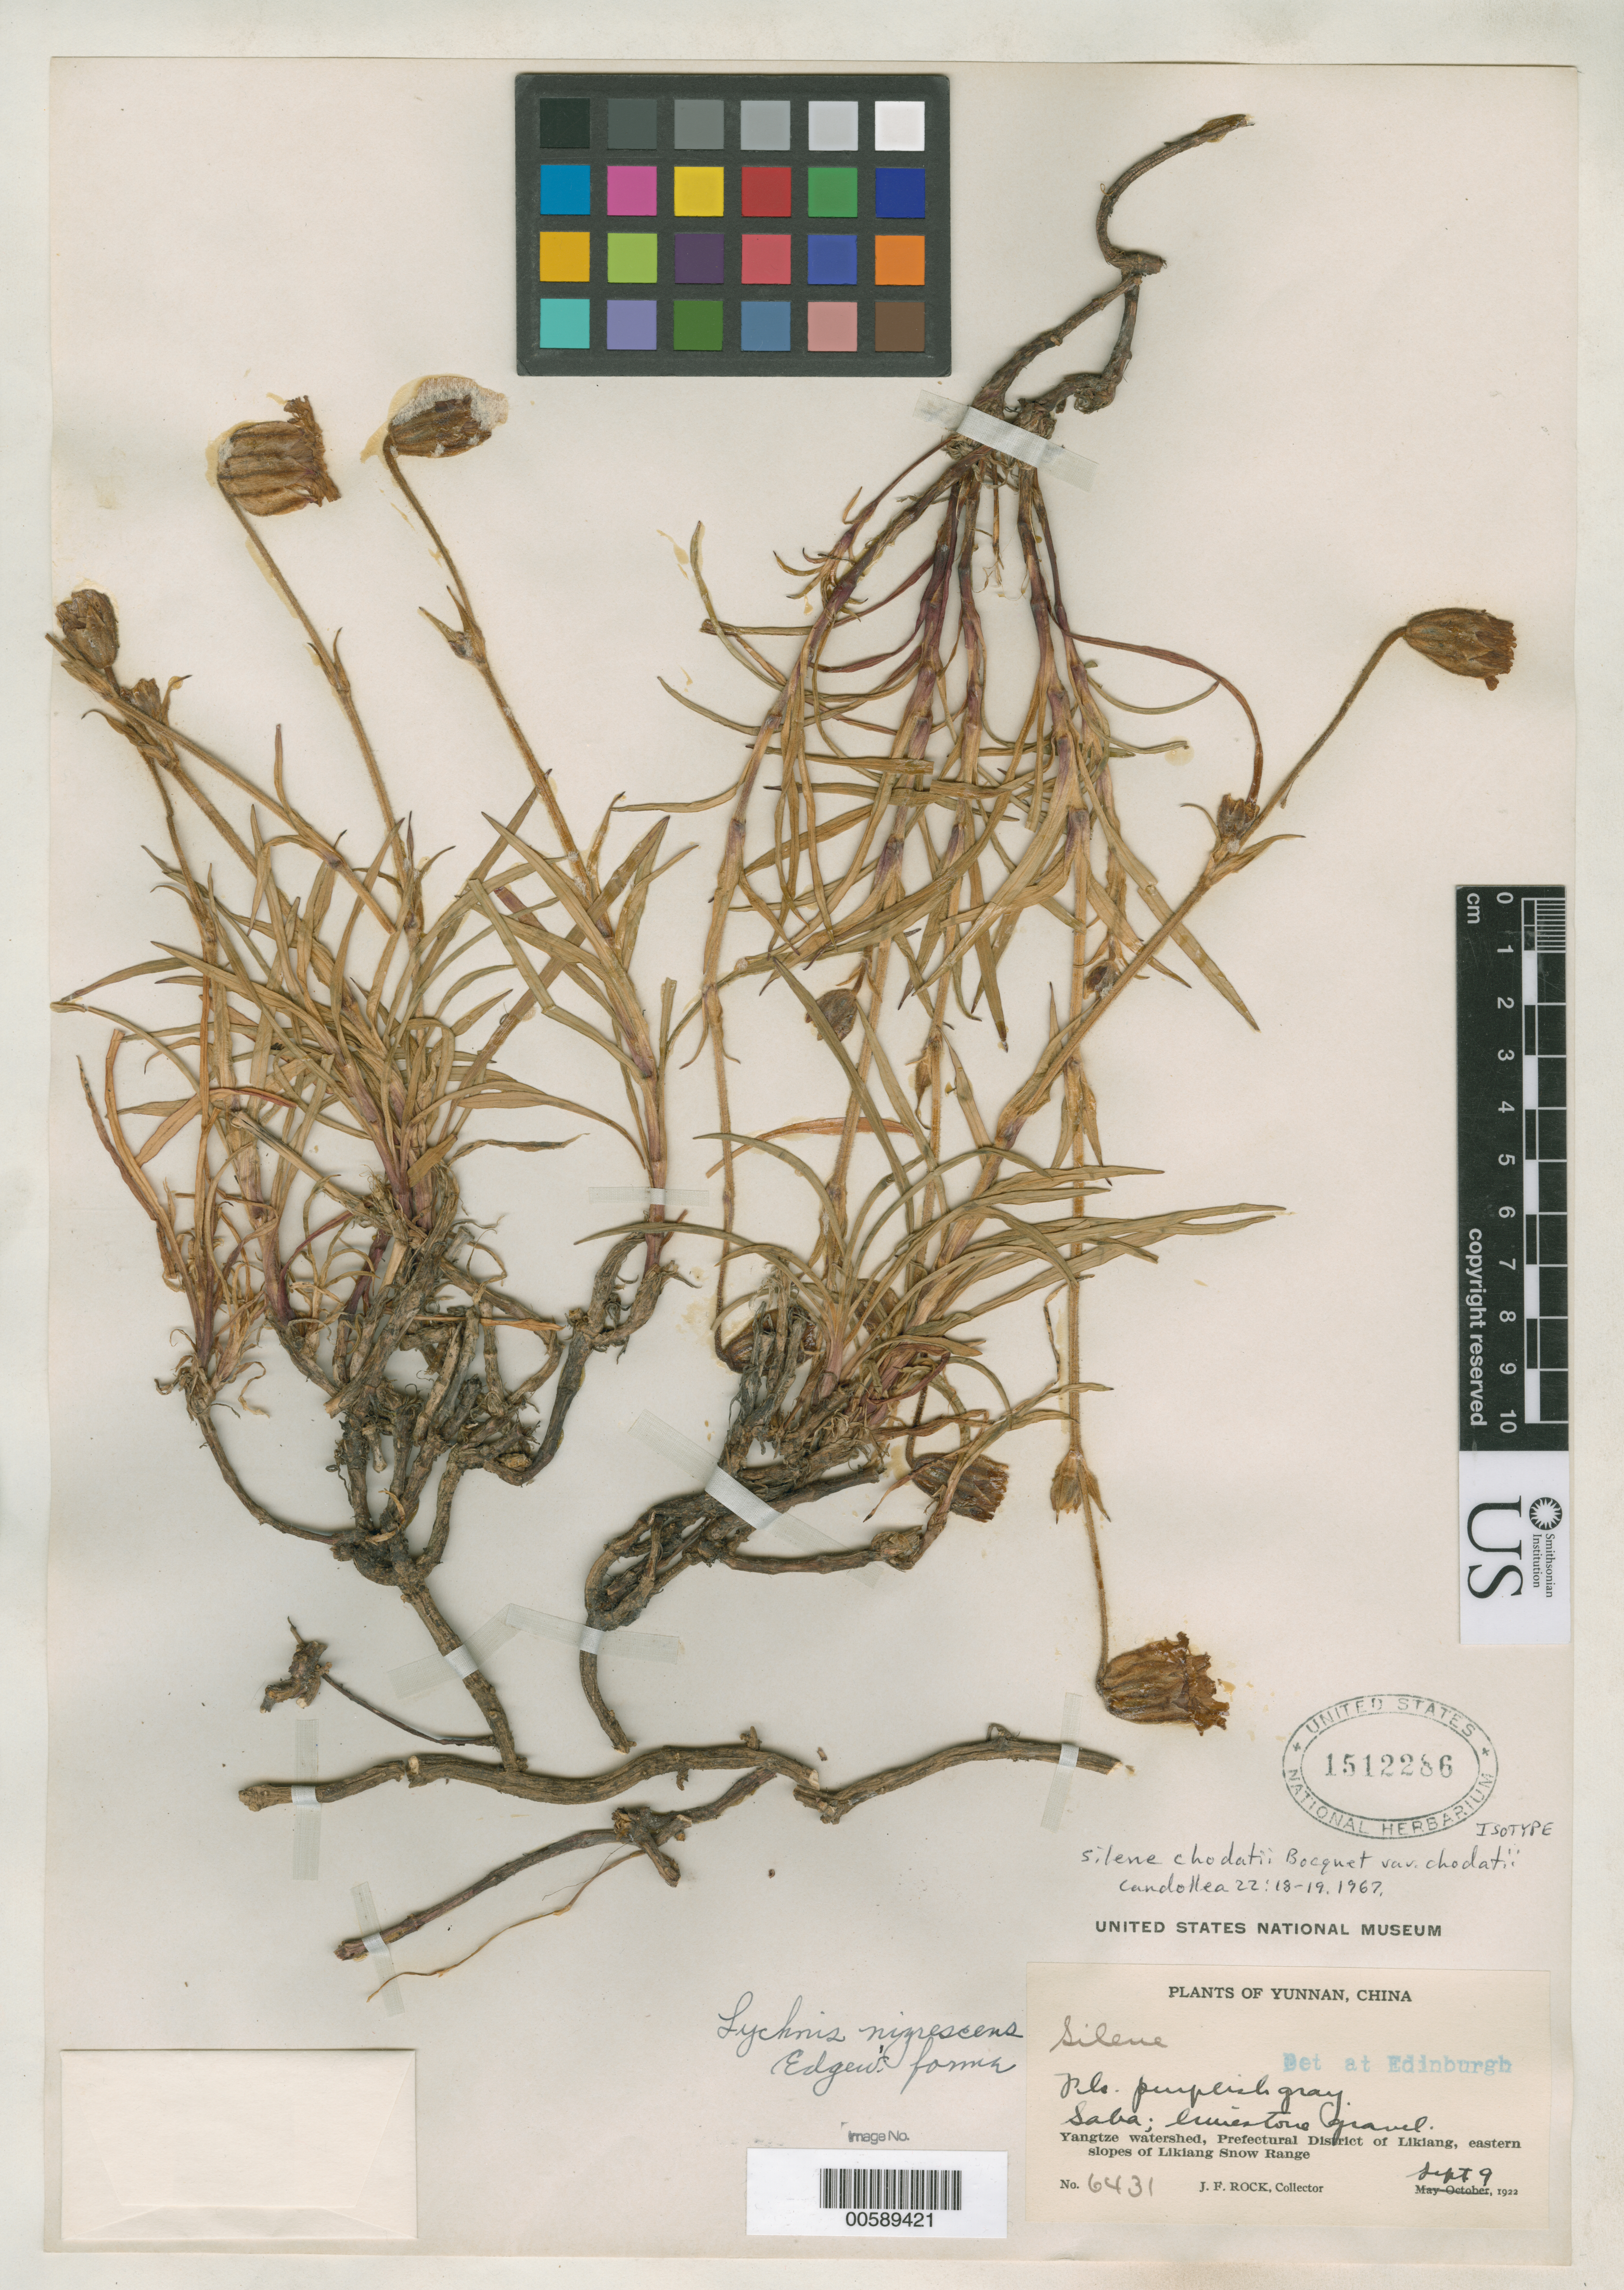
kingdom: Plantae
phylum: Tracheophyta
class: Magnoliopsida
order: Caryophyllales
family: Caryophyllaceae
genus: Silene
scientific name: Silene chodatii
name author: Bocquet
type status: Isotype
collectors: J. F. Rock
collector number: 6431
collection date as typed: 09 Sep 1922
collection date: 1922-09-09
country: China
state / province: Yunnan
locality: Yangtze watershed, Perfectual district of Likiang, eastern slopes of Likiang snow range.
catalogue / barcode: US 1512286